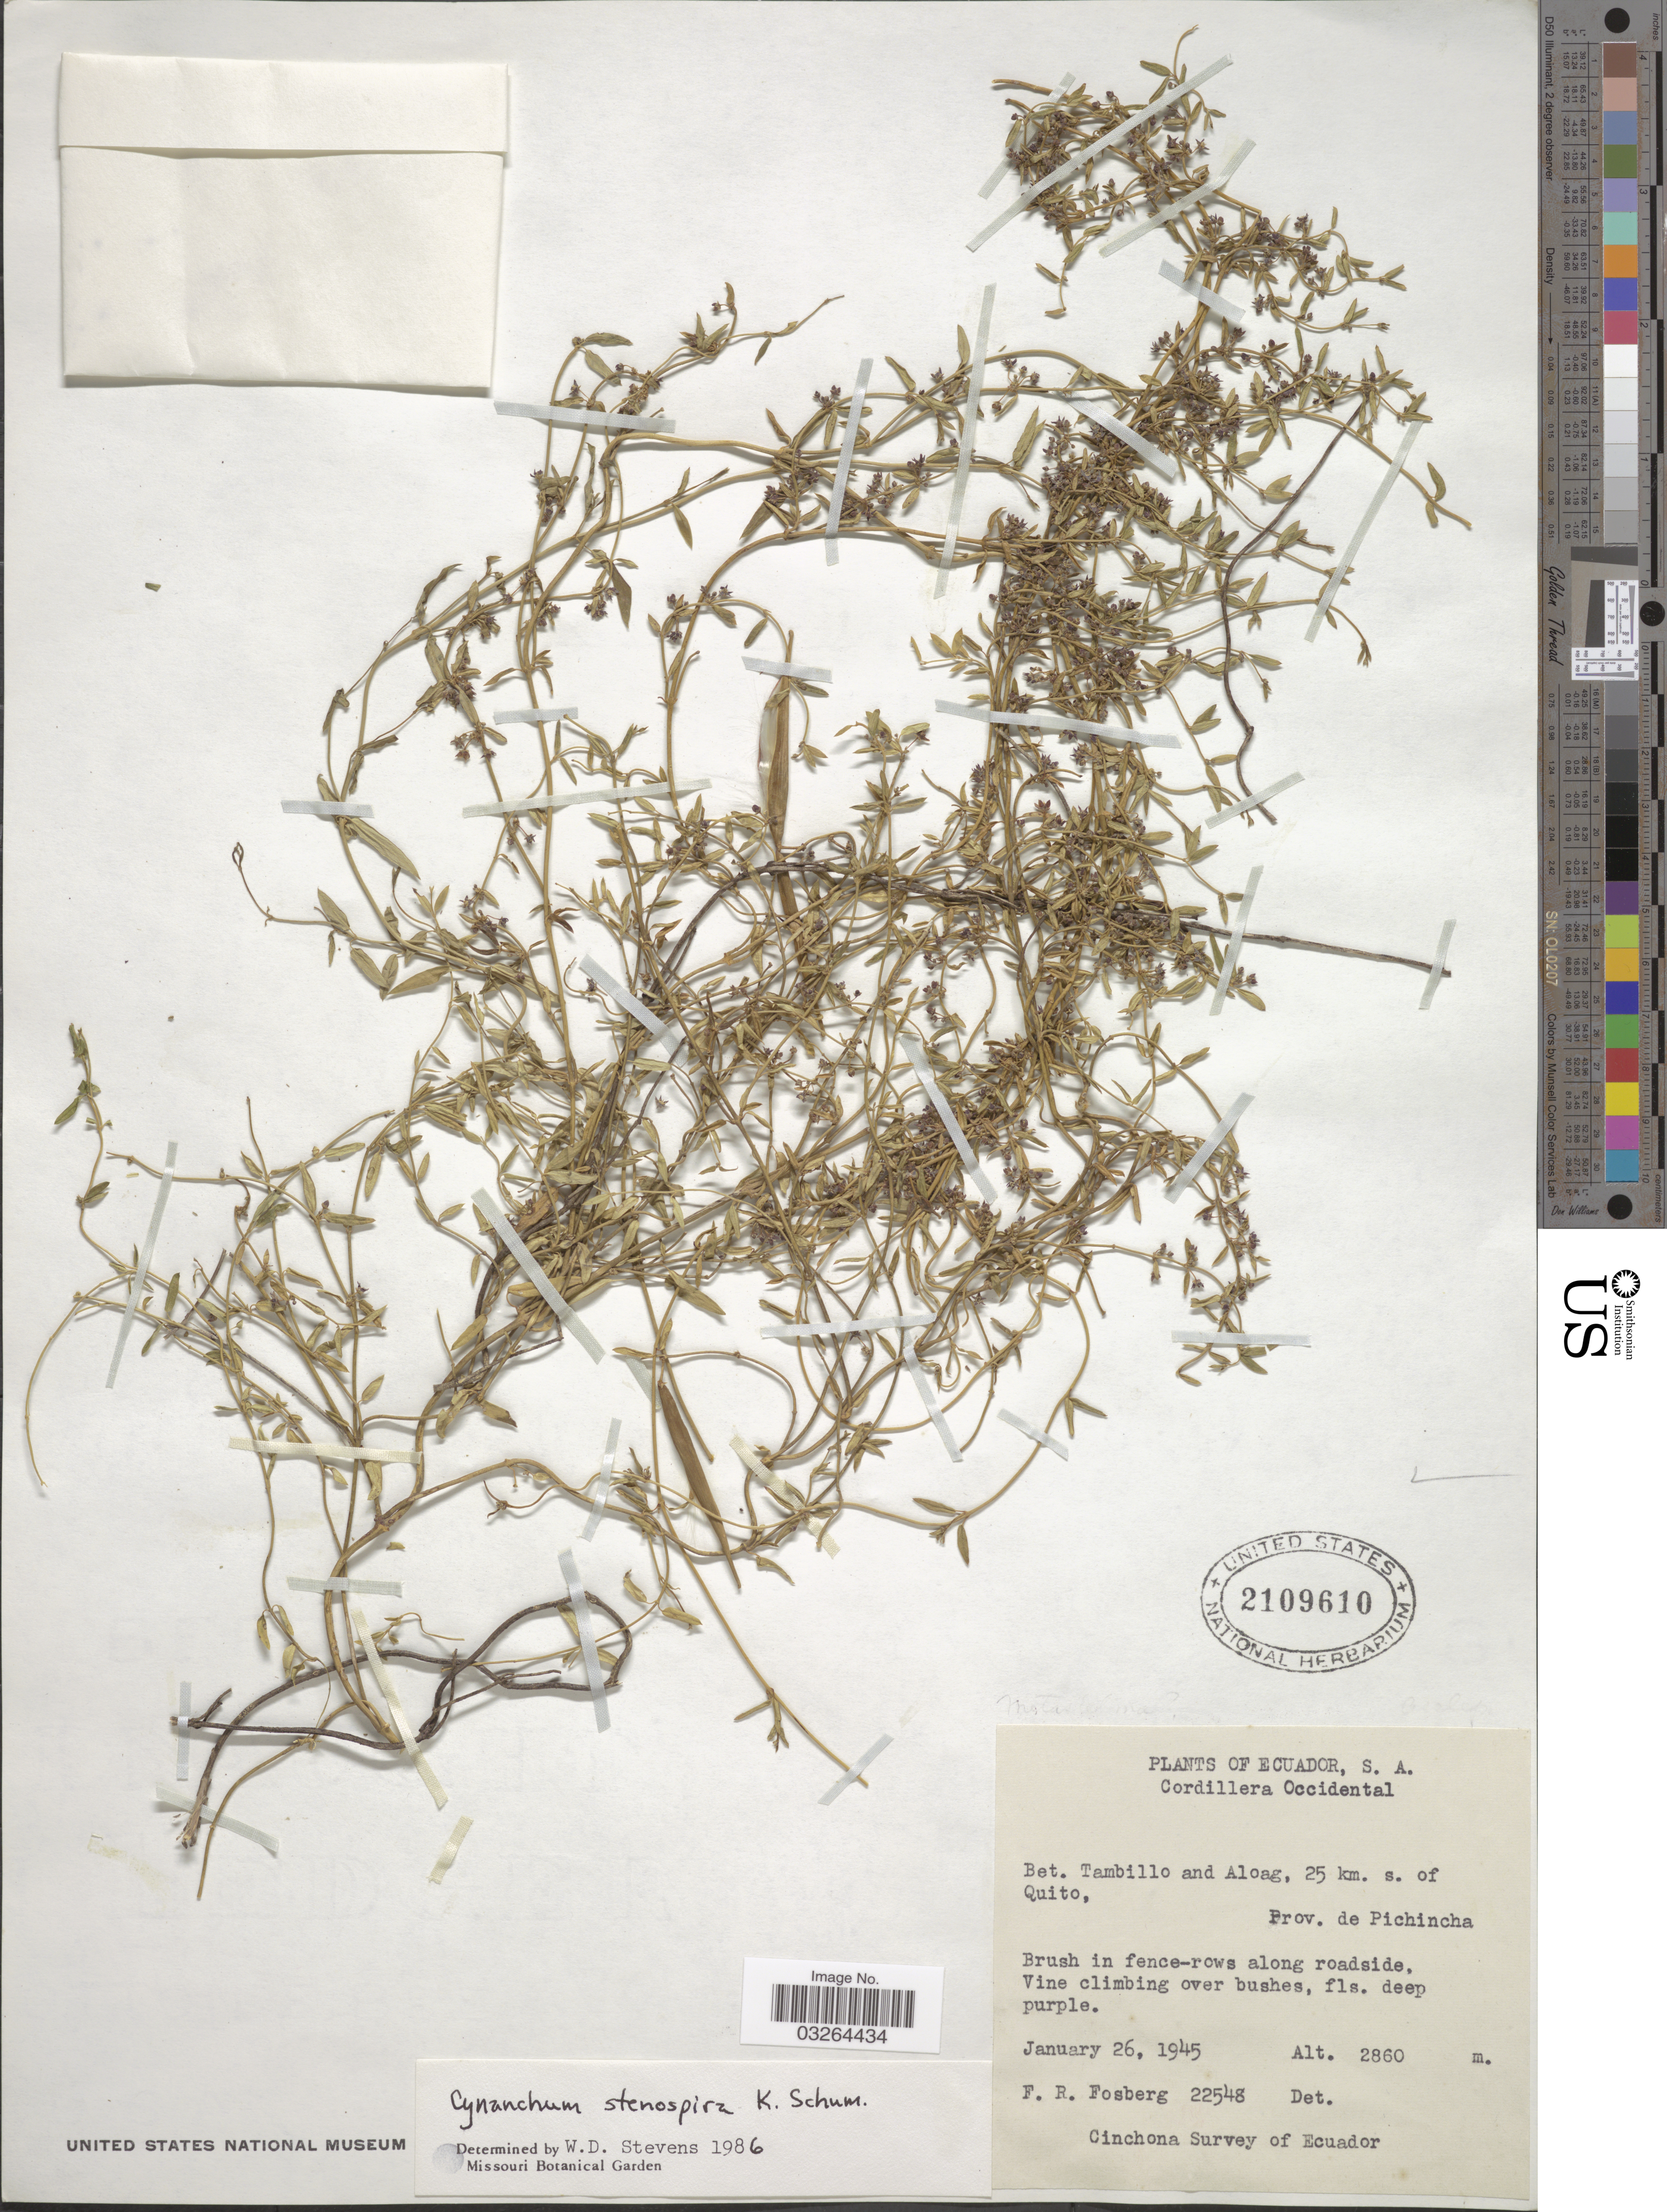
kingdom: Plantae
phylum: Tracheophyta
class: Magnoliopsida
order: Gentianales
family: Apocynaceae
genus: Cynanchum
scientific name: Cynanchum stenospira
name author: K. Schum.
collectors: F. R. Fosberg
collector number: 22548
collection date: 1945-01-26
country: Ecuador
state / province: Pichincha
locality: Cordillera Occidental. Bet. Tambillo and Aloag, 25 km. s. of Quito.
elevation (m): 2860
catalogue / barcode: US 2109610